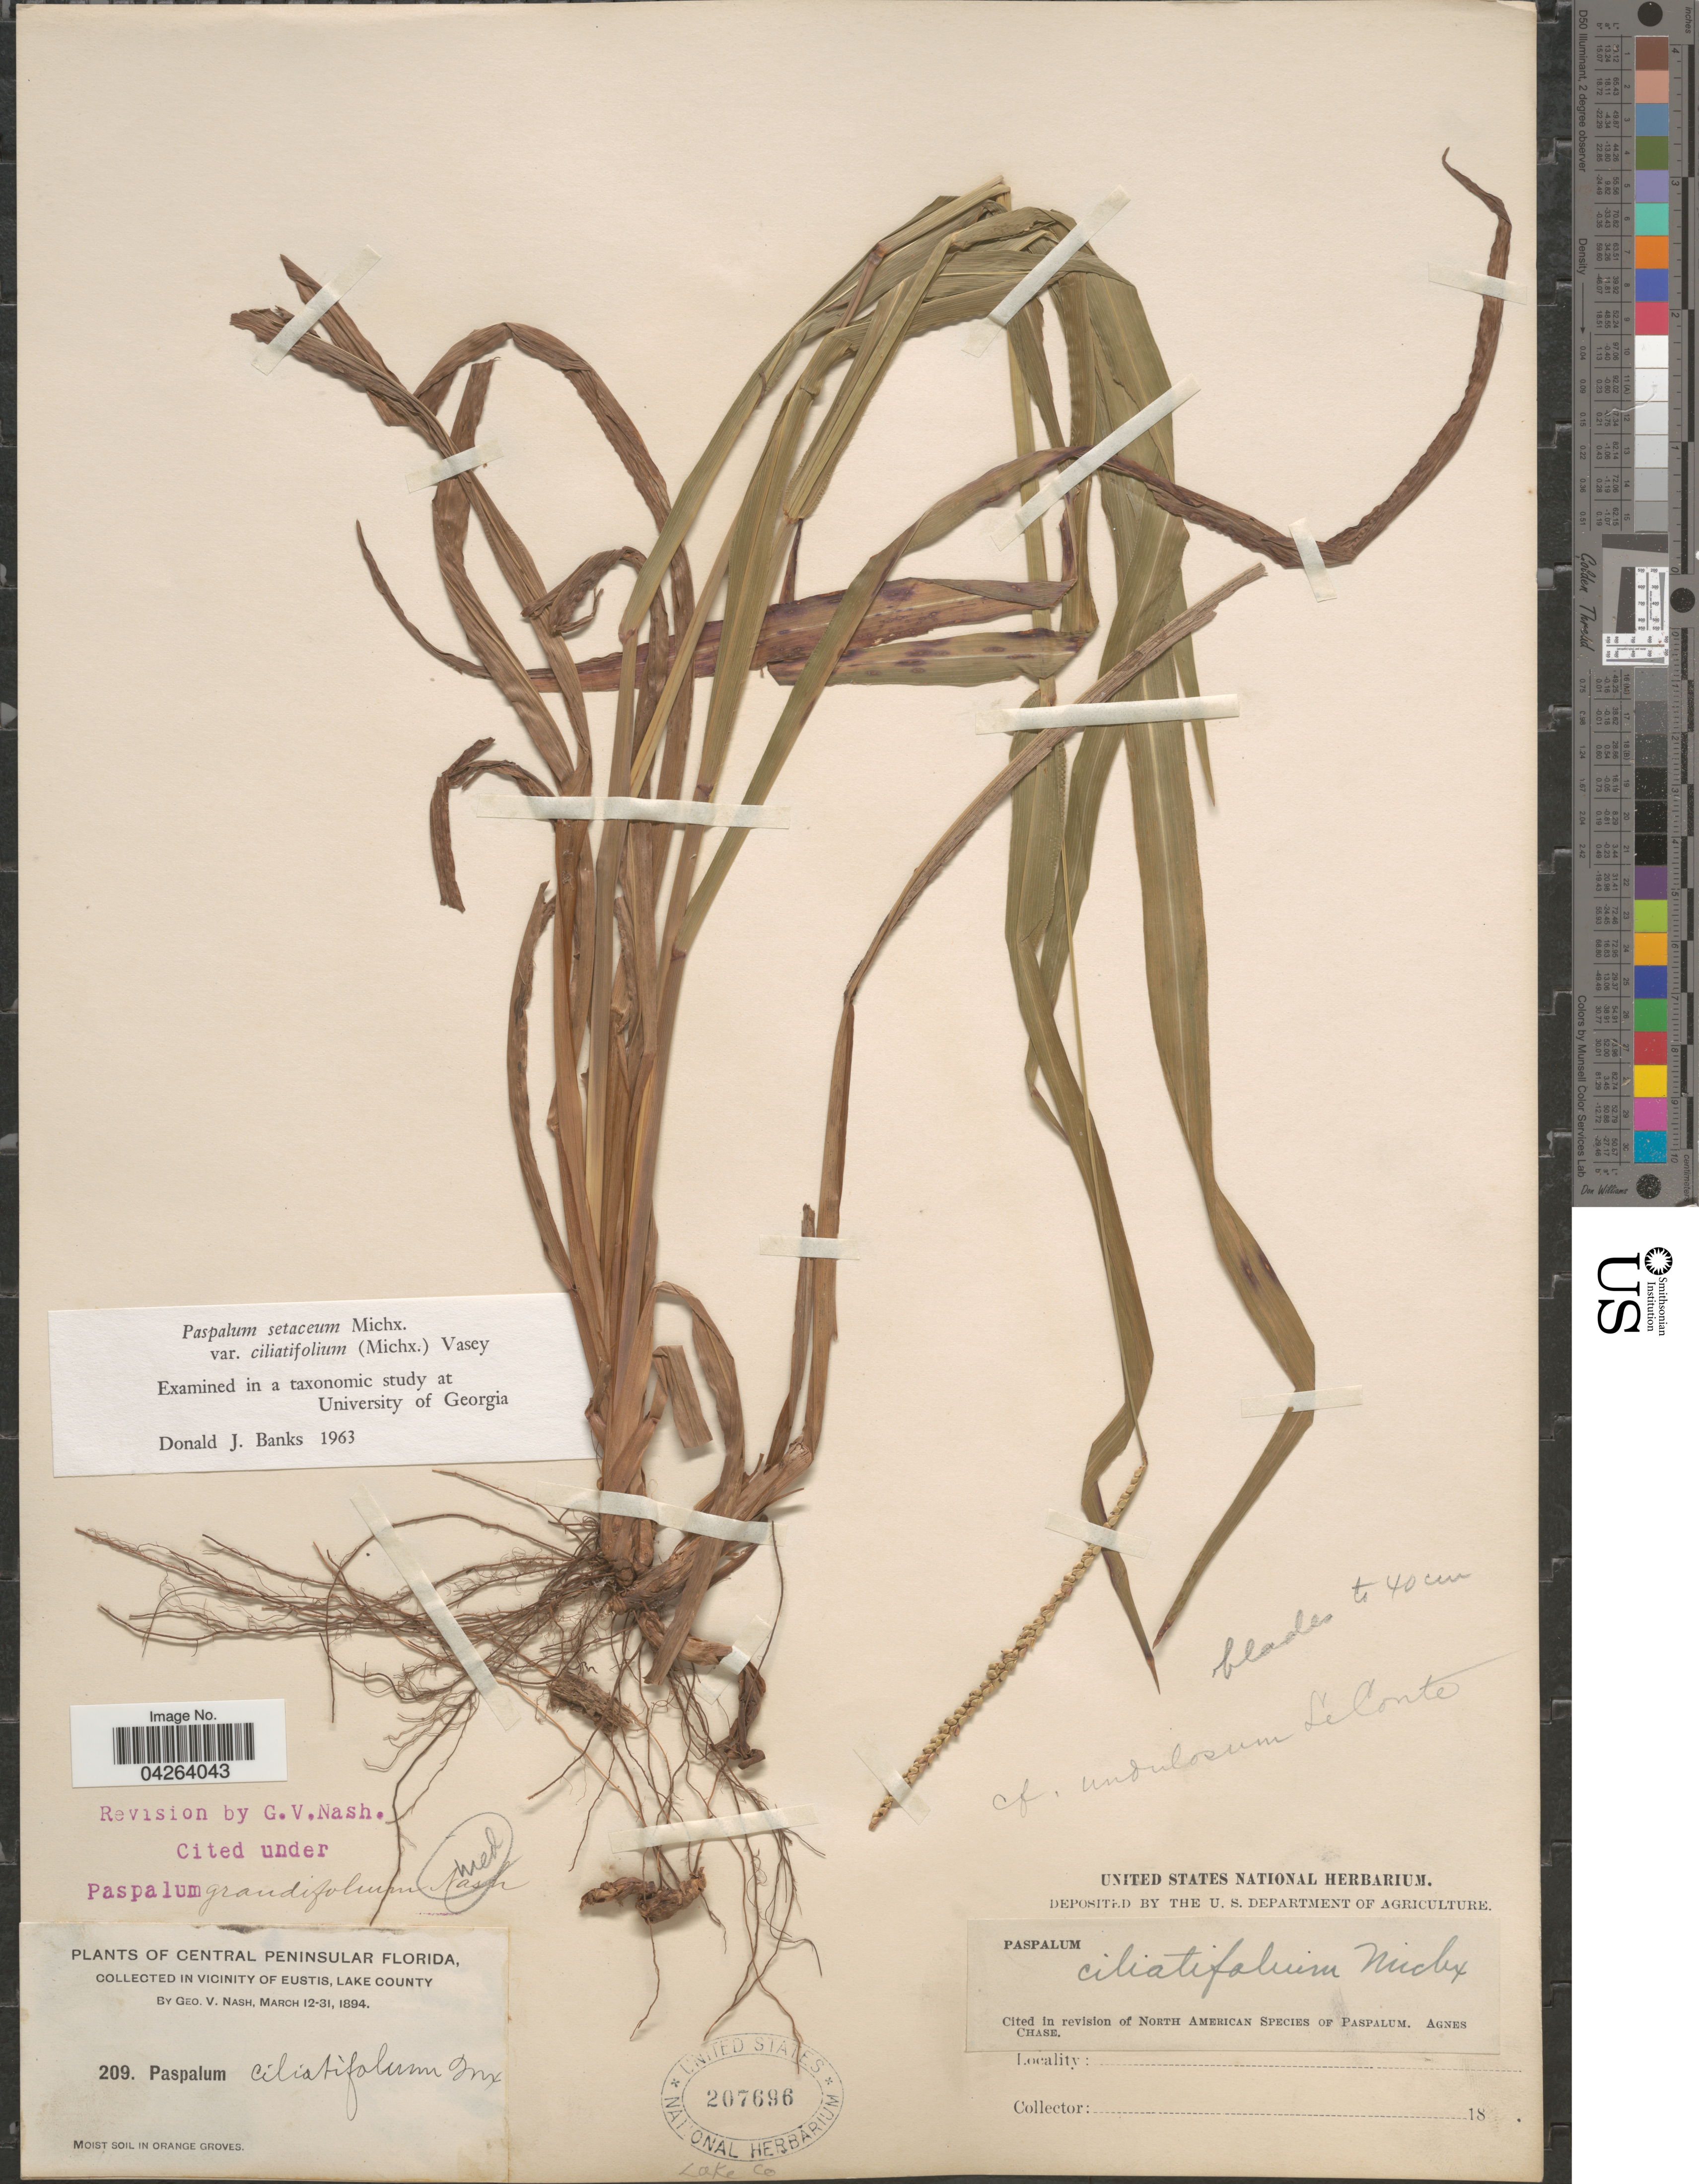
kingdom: Plantae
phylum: Tracheophyta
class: Liliopsida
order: Poales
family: Poaceae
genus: Paspalum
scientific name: Paspalum setaceum var. ciliatifolium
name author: (Michx.) Vasey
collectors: G. V. Nash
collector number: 209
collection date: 1894-03-12/1894-03-31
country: United States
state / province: Florida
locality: Central Peninsular Florida. In vicinity of Eustis Lake County. Moist soil in orange groves.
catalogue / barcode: US 207696